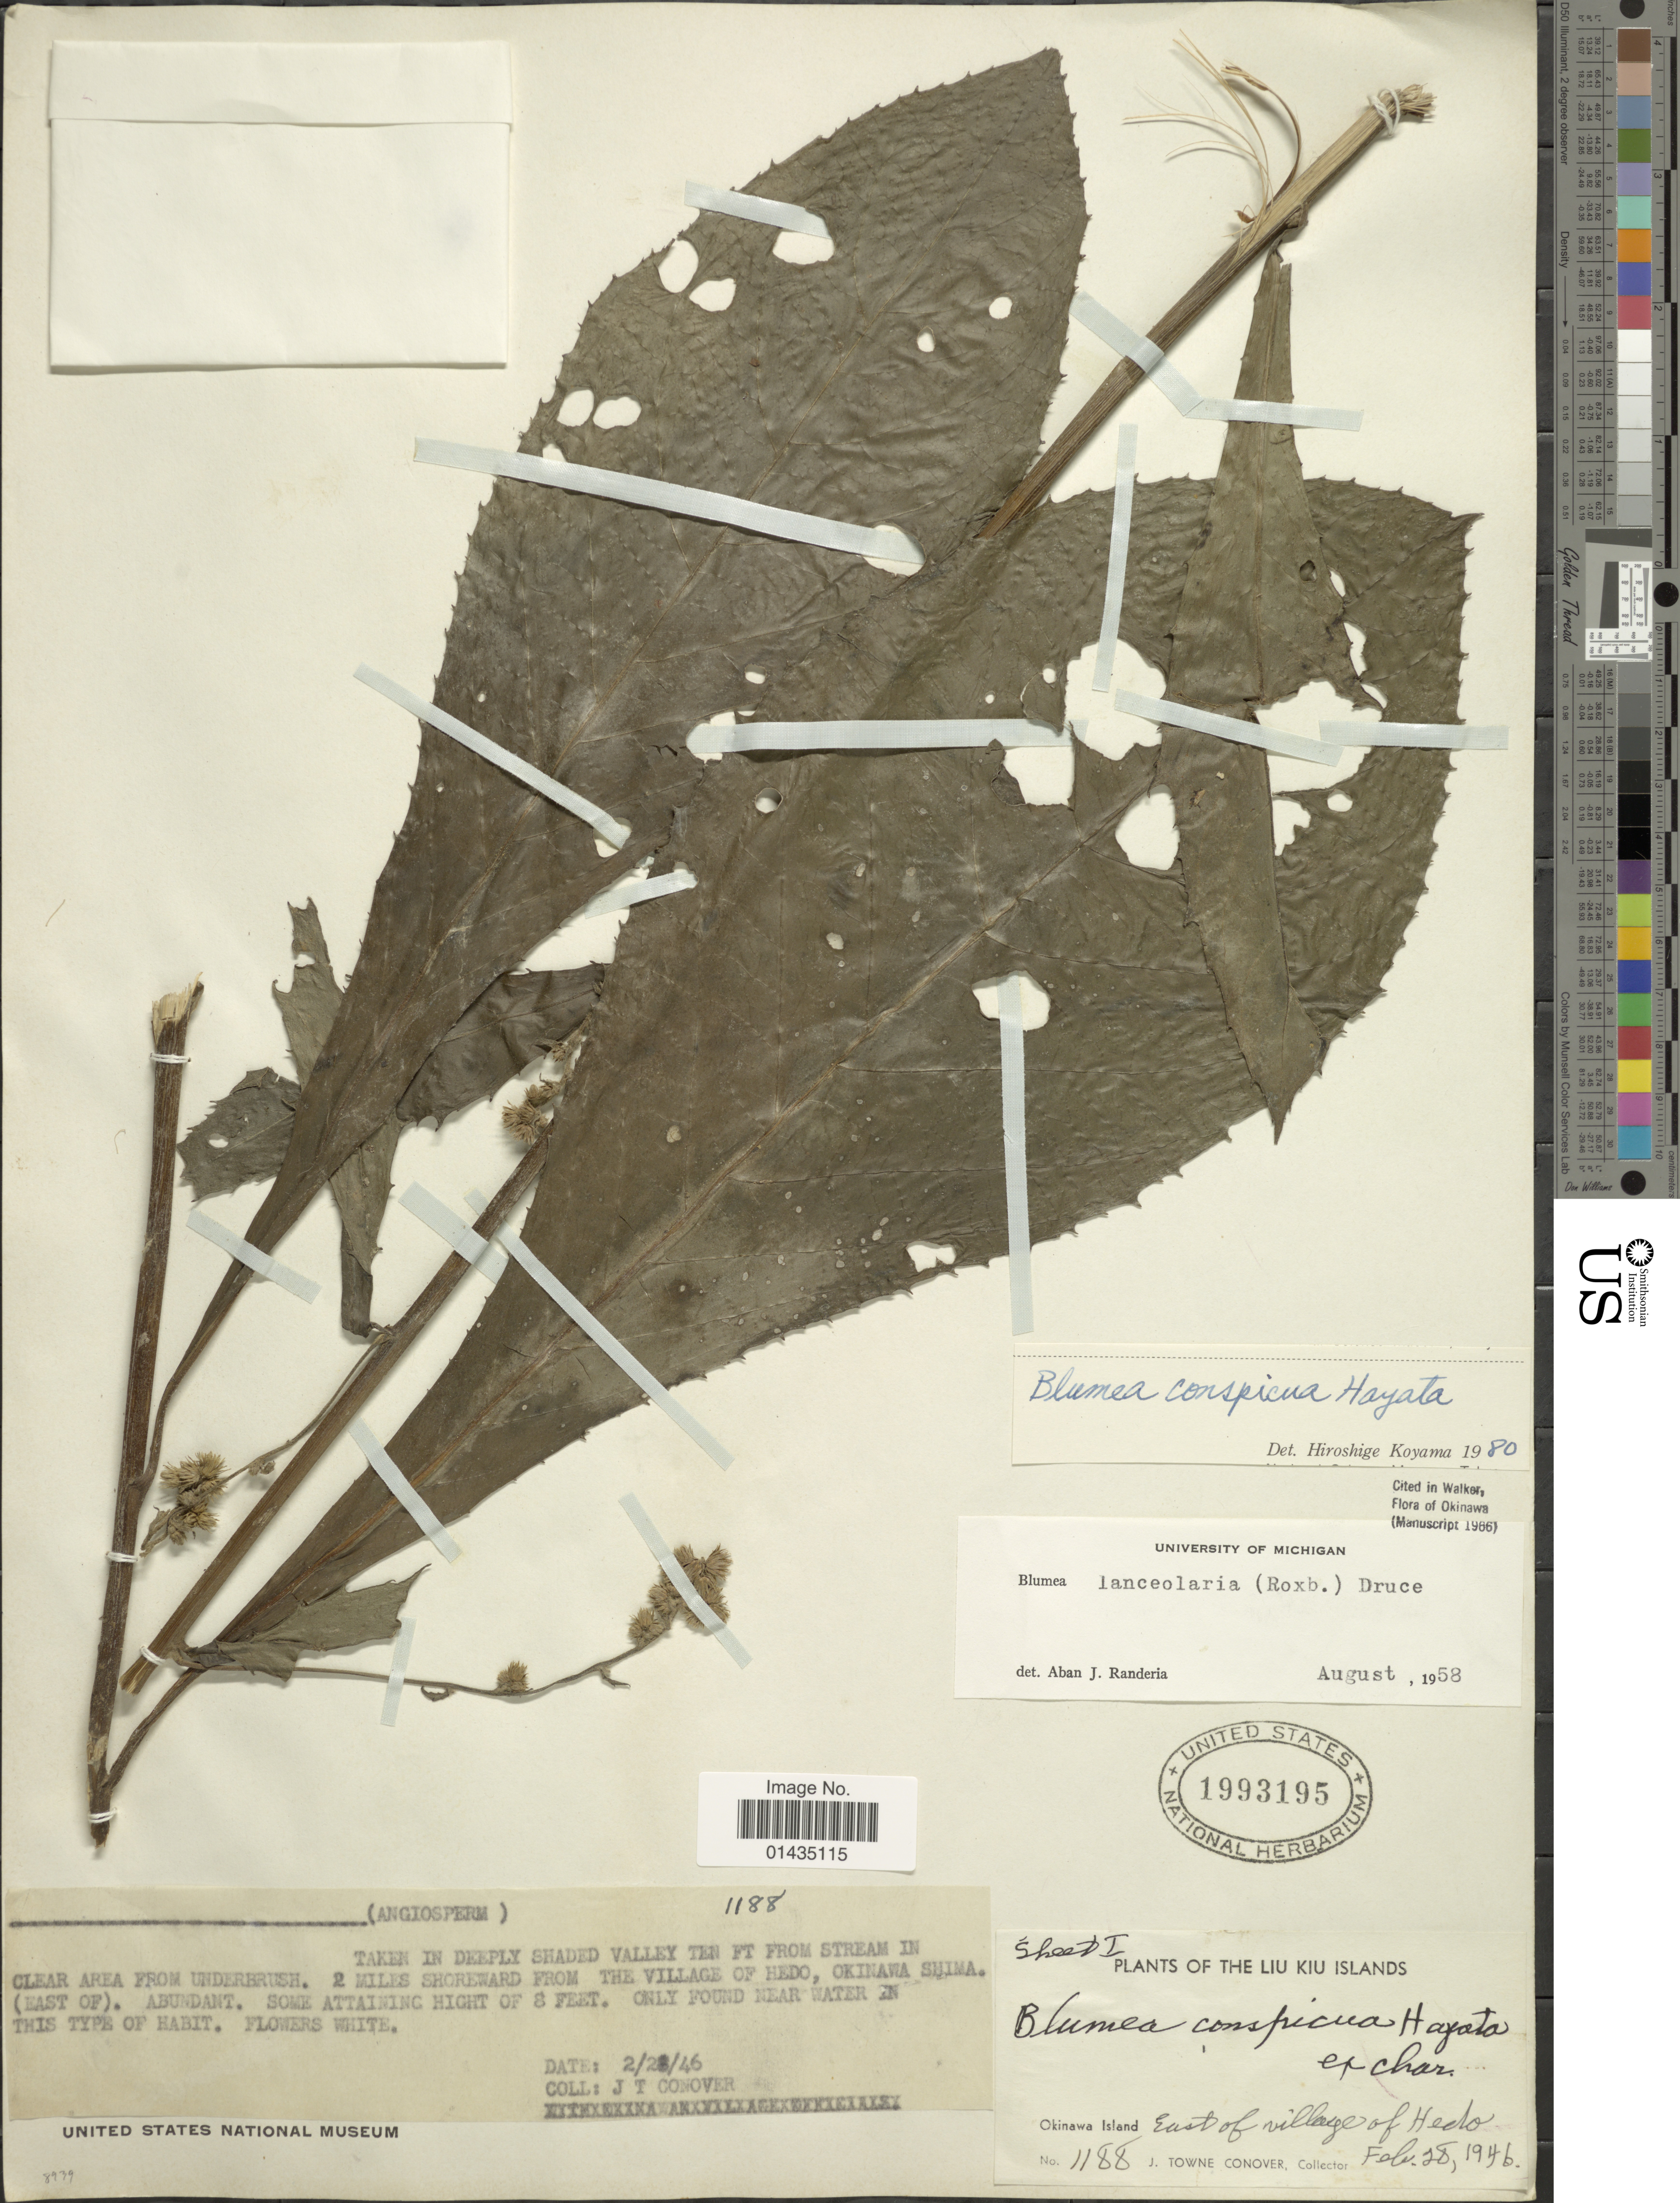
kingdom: Plantae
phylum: Tracheophyta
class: Magnoliopsida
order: Asterales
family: Asteraceae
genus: Blumea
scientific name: Blumea conspicua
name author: Hayata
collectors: J. T. Conover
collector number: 1188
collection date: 1946-02-28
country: Japan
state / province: Okinawa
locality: Liu Kiu Islands, Okinawa Island, east of village of Hedo, 2 miles shoreward from the village of Hedo, Okinawa Shima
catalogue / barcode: US 1993195